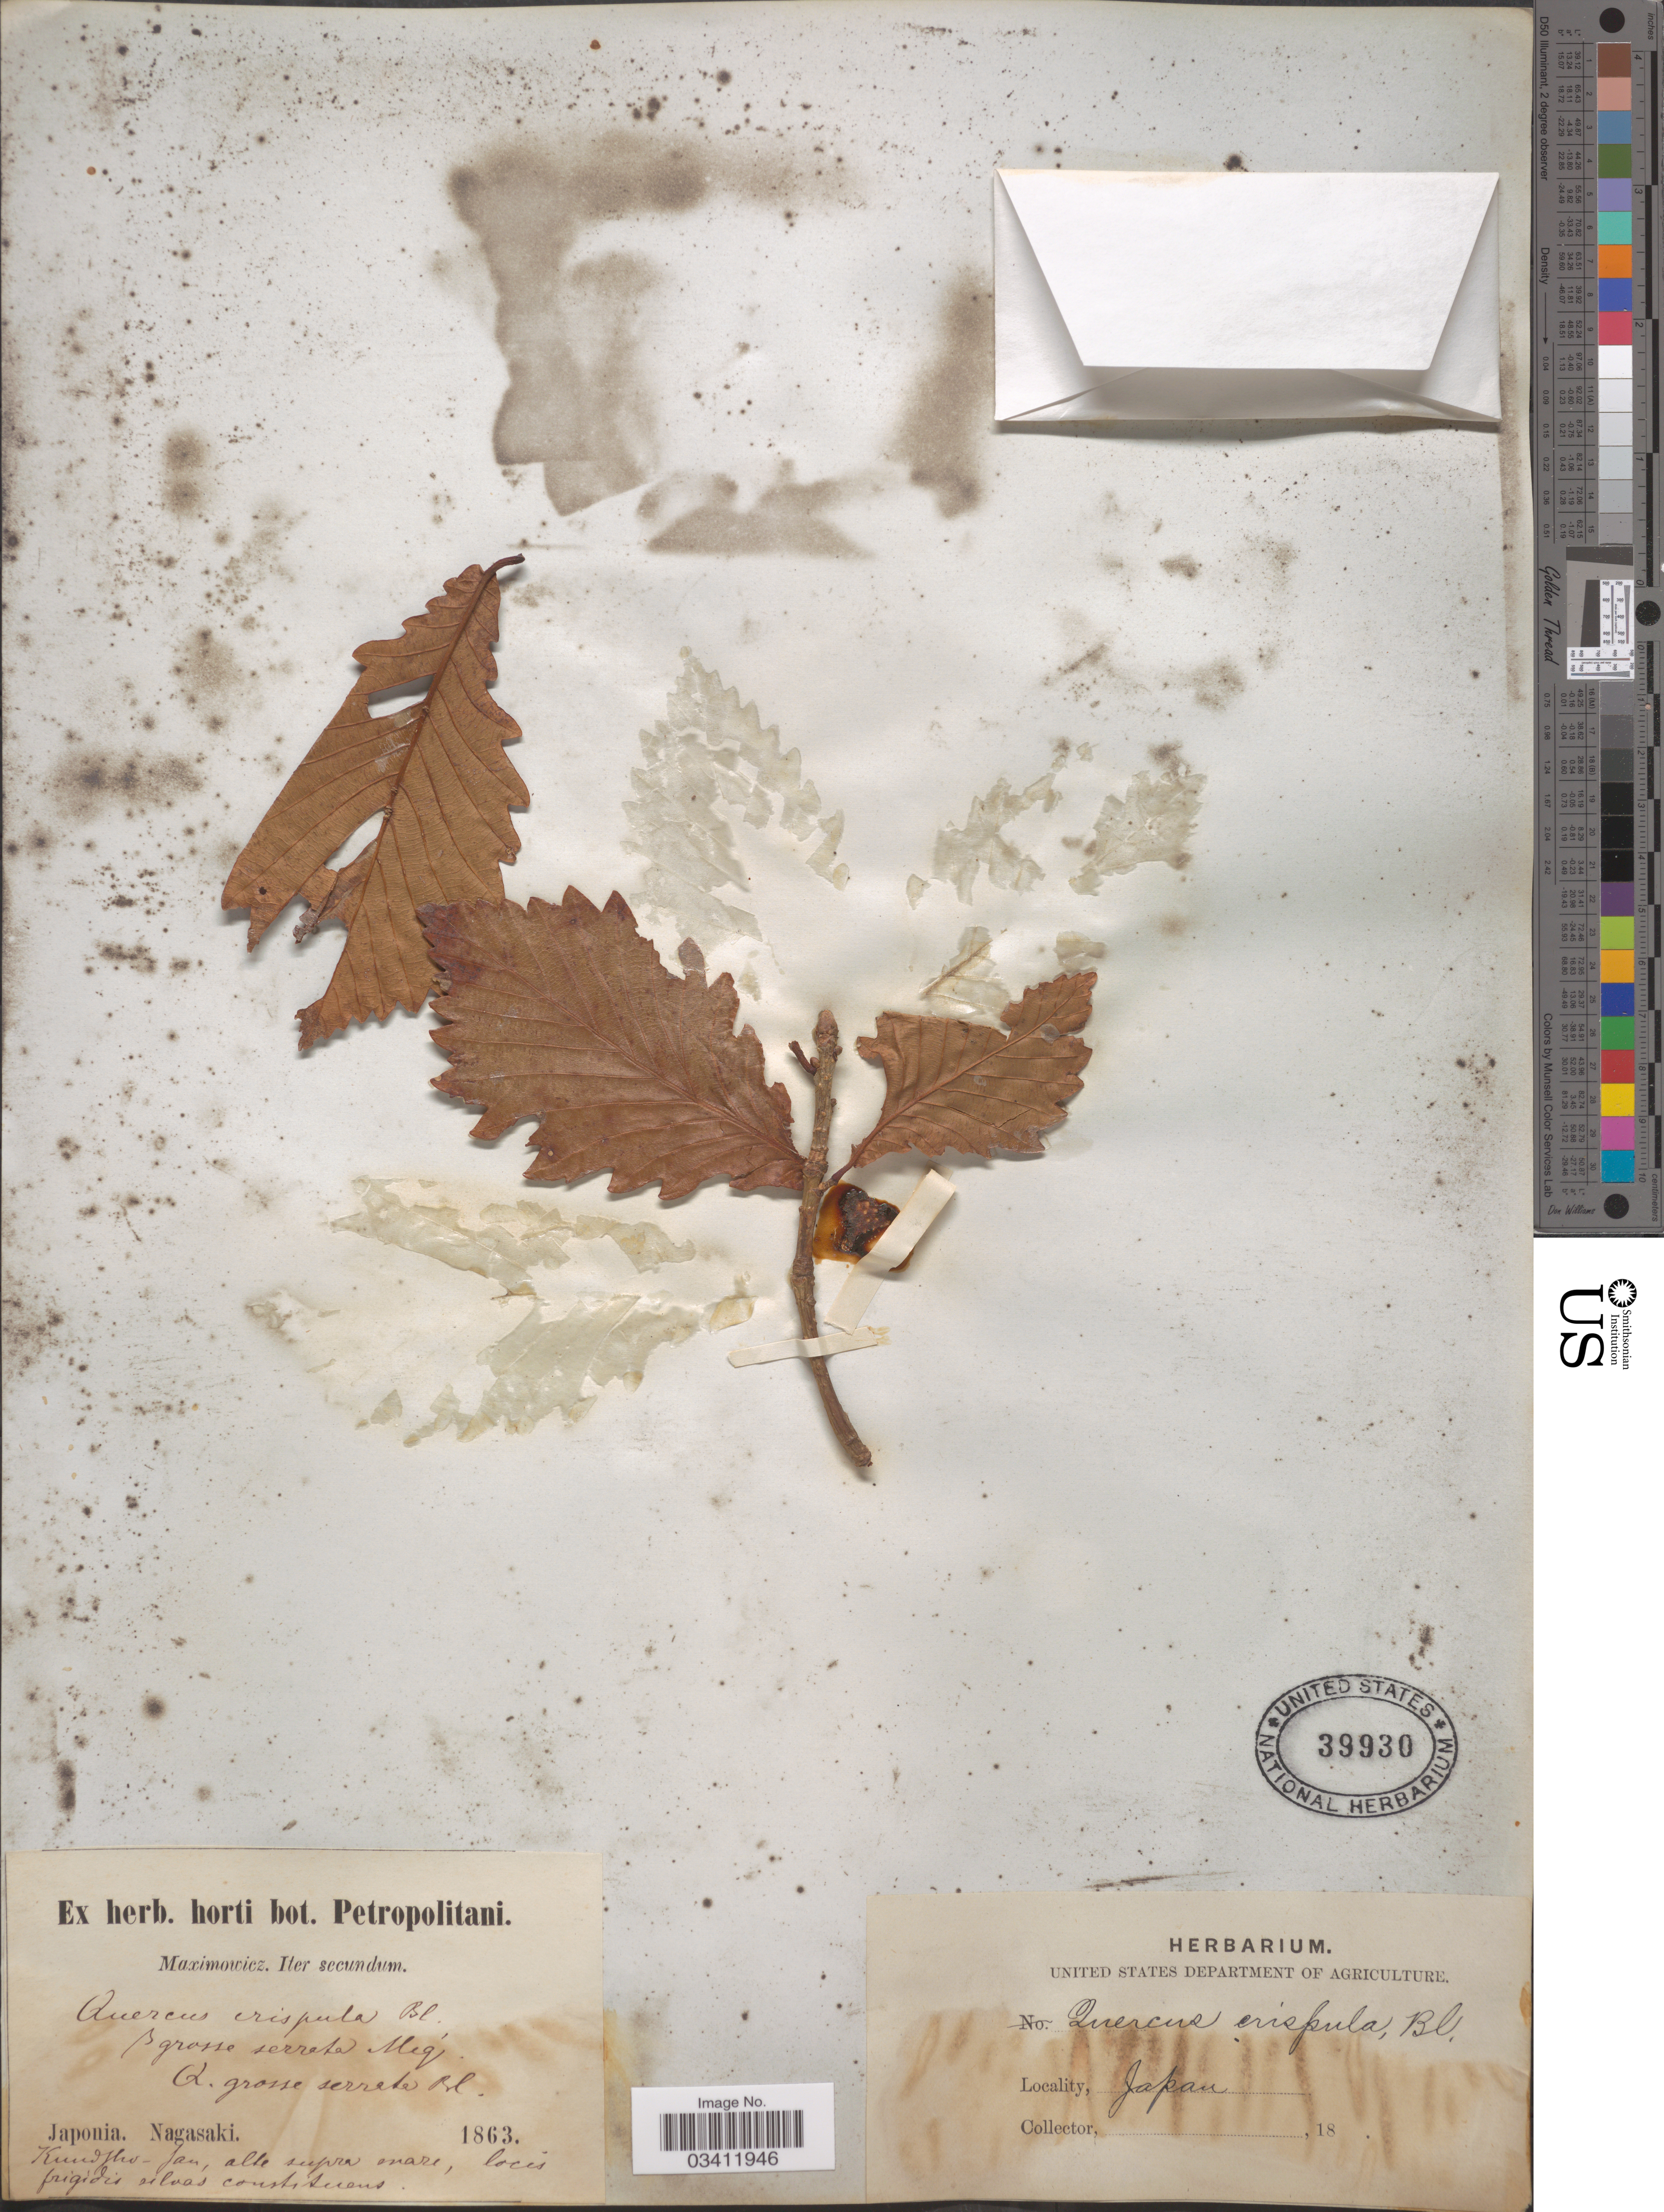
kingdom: Plantae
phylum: Tracheophyta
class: Magnoliopsida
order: Fagales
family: Fagaceae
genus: Quercus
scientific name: Quercus mongolica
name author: Fisch. ex Ledeb.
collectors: Maximowicz, --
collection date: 1863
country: Japan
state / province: Nagasaki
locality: Kundjho-jan, alte supra mare.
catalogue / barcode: US 39930